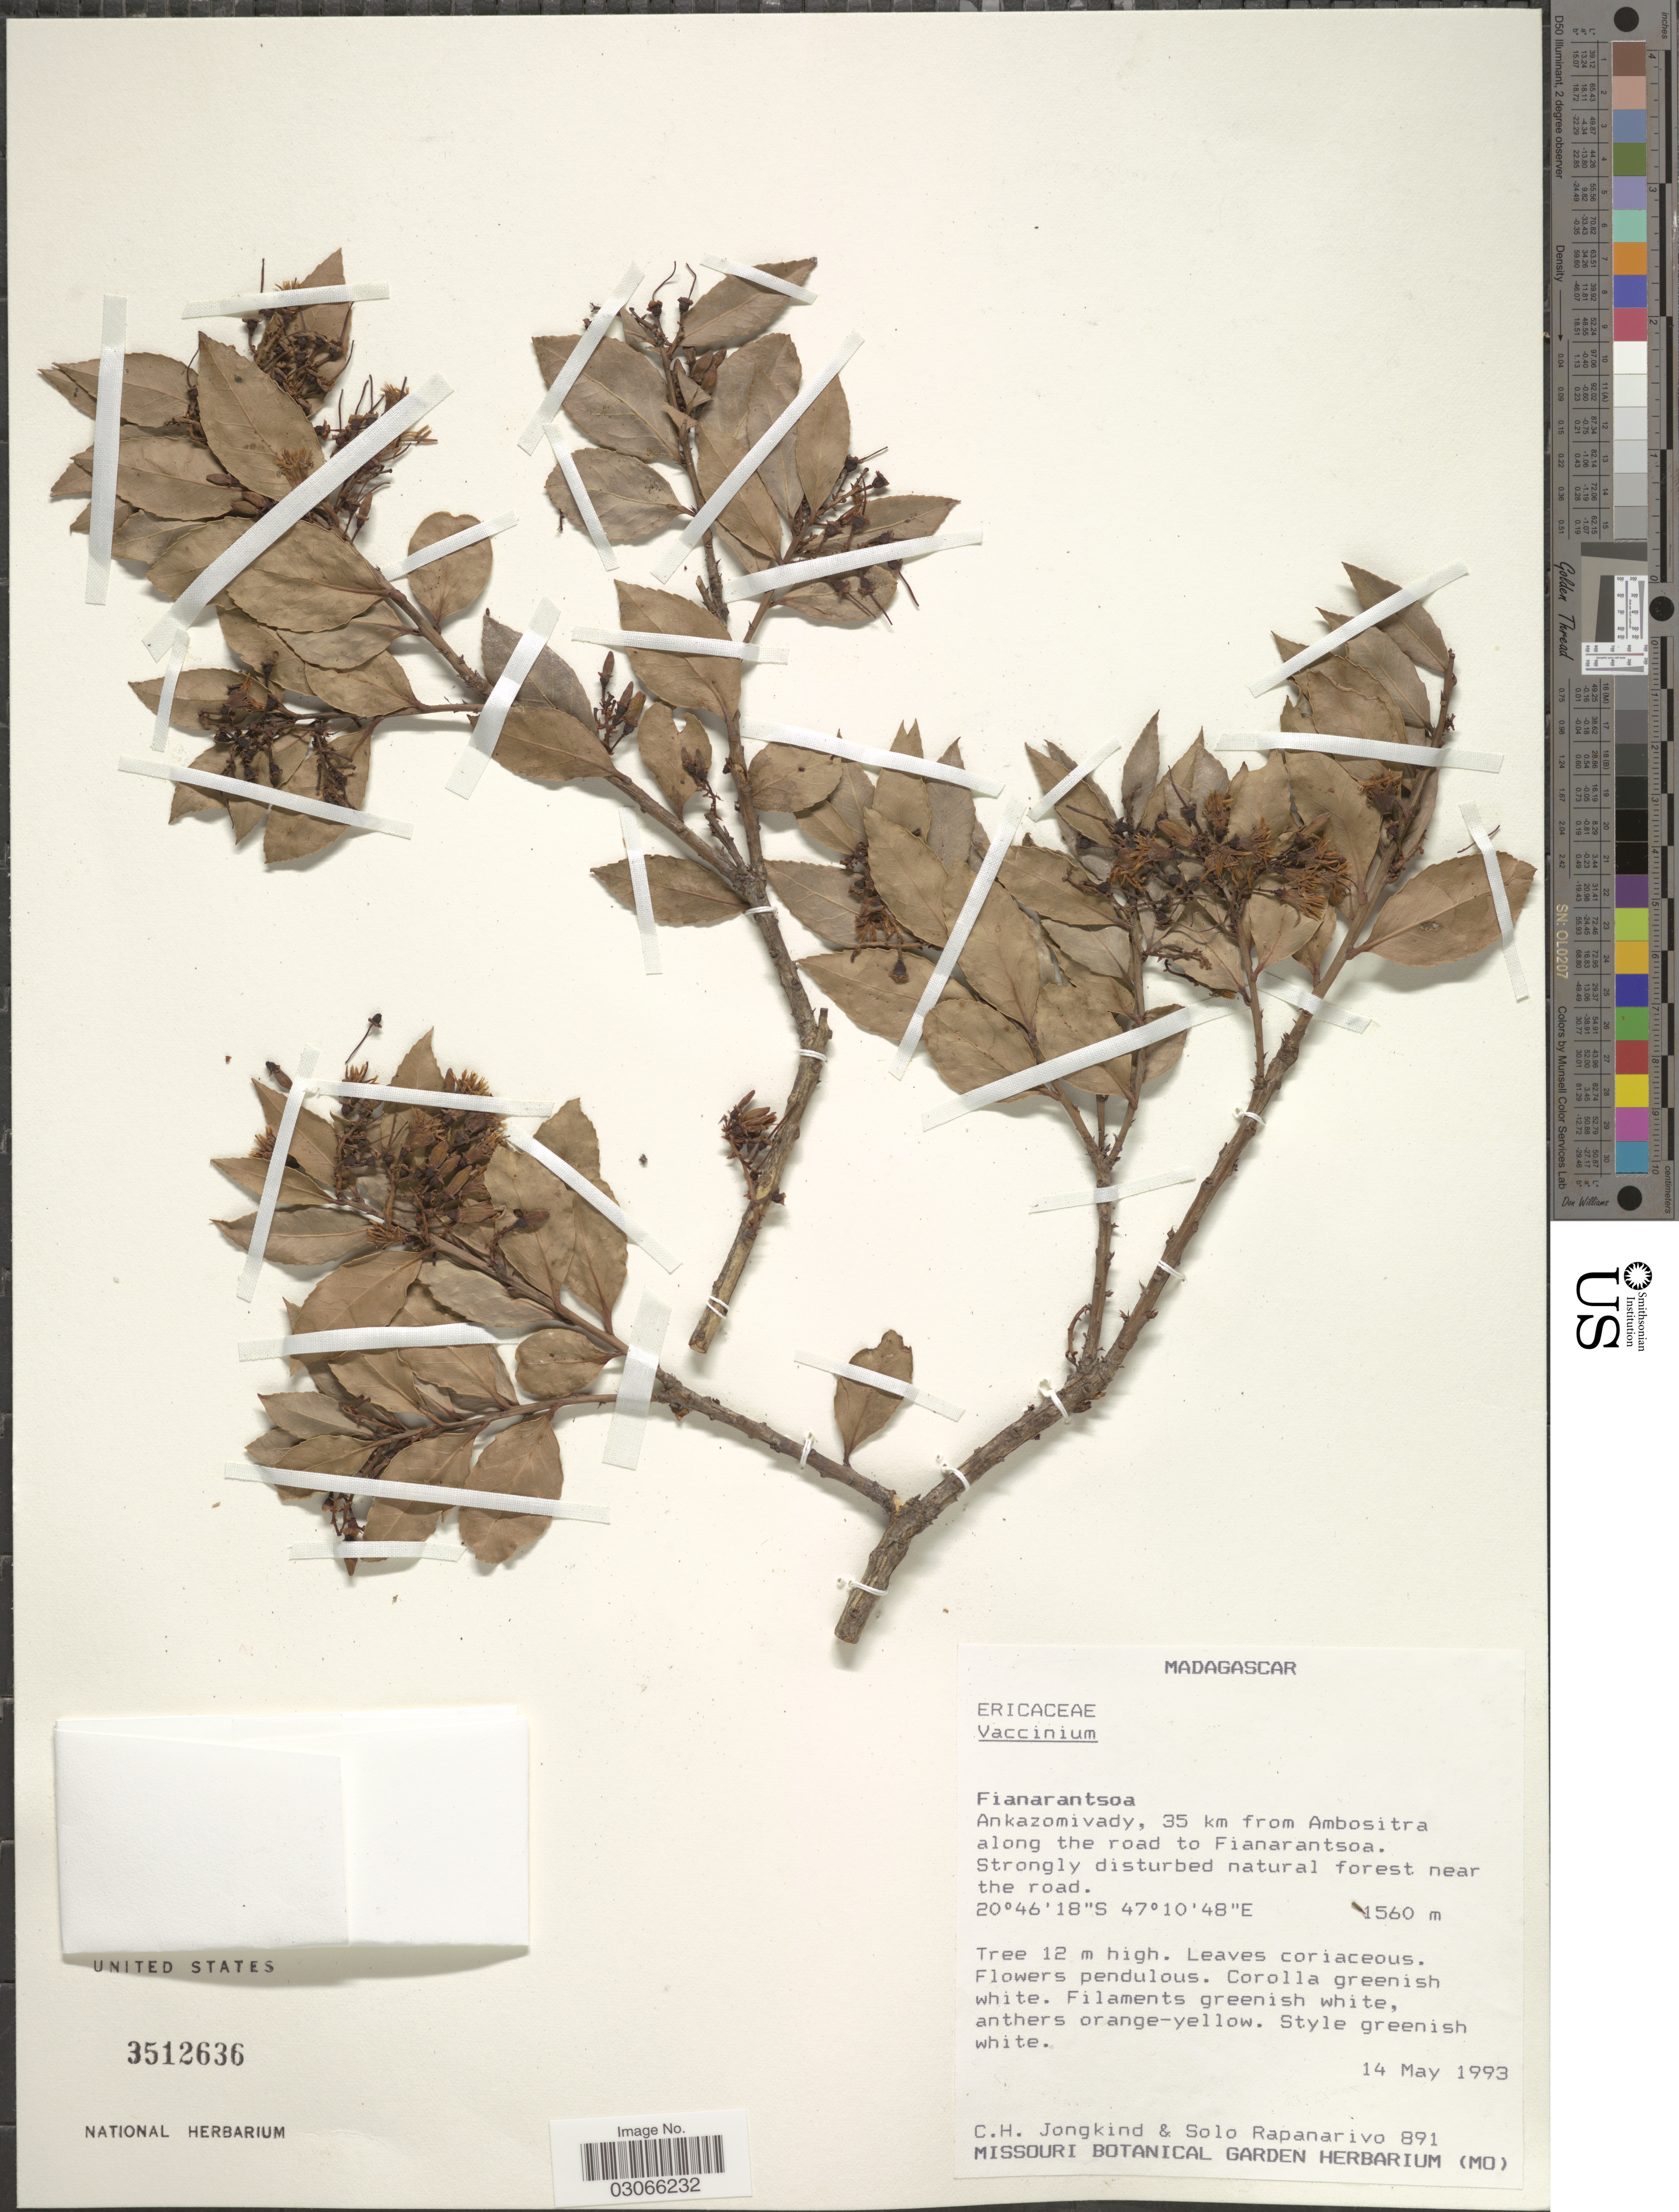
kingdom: Plantae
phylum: Tracheophyta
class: Magnoliopsida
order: Ericales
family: Ericaceae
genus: Vaccinium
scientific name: Vaccinium sp.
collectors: C. C. Jongkind & S. Rapanarivo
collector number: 891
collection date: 1993-05-14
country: Madagascar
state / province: Amoron'i Mania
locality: Ankazomivady, 35 km from Ambositra along the road to Fianarantsoa.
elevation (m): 1560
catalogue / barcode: US 3512636